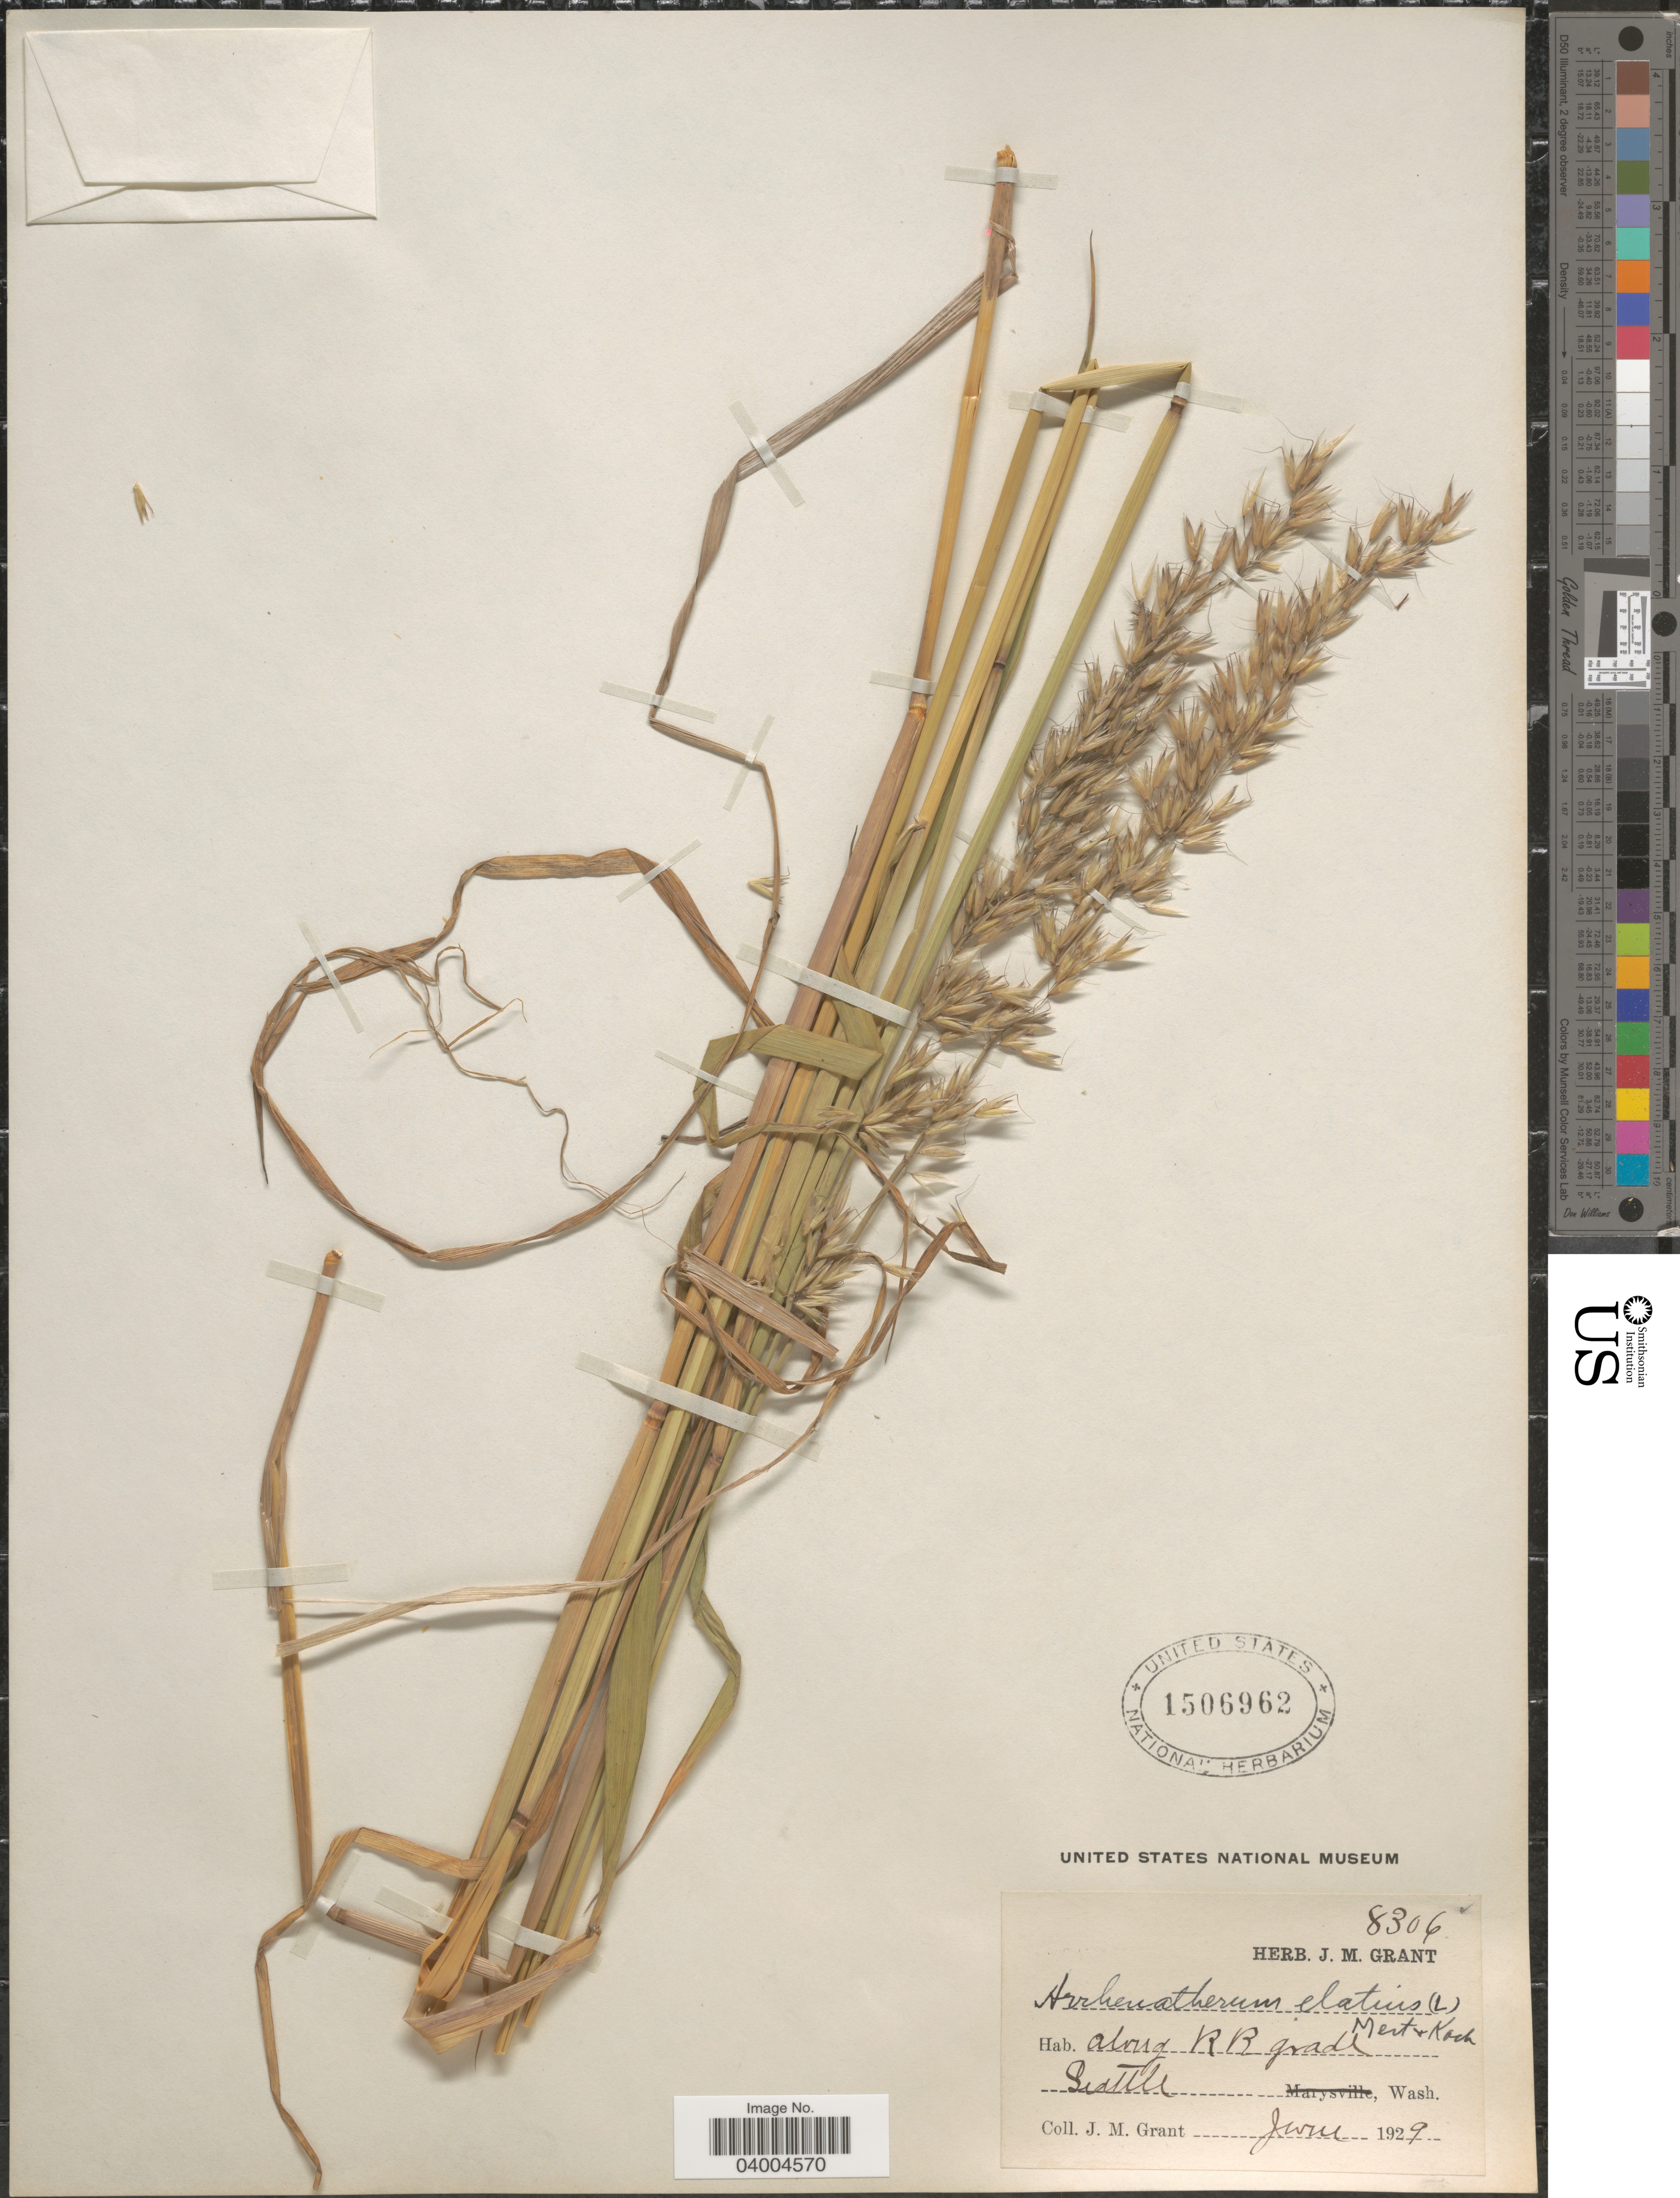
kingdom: Plantae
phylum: Tracheophyta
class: Liliopsida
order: Poales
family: Poaceae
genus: Arrhenatherum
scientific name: Arrhenatherum elatius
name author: (L.) J. Presl & C. Presl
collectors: J. M. Grant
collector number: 8306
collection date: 1929-06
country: United States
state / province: Washington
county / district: King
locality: Along R R grade Seattle.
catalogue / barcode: US 1506962